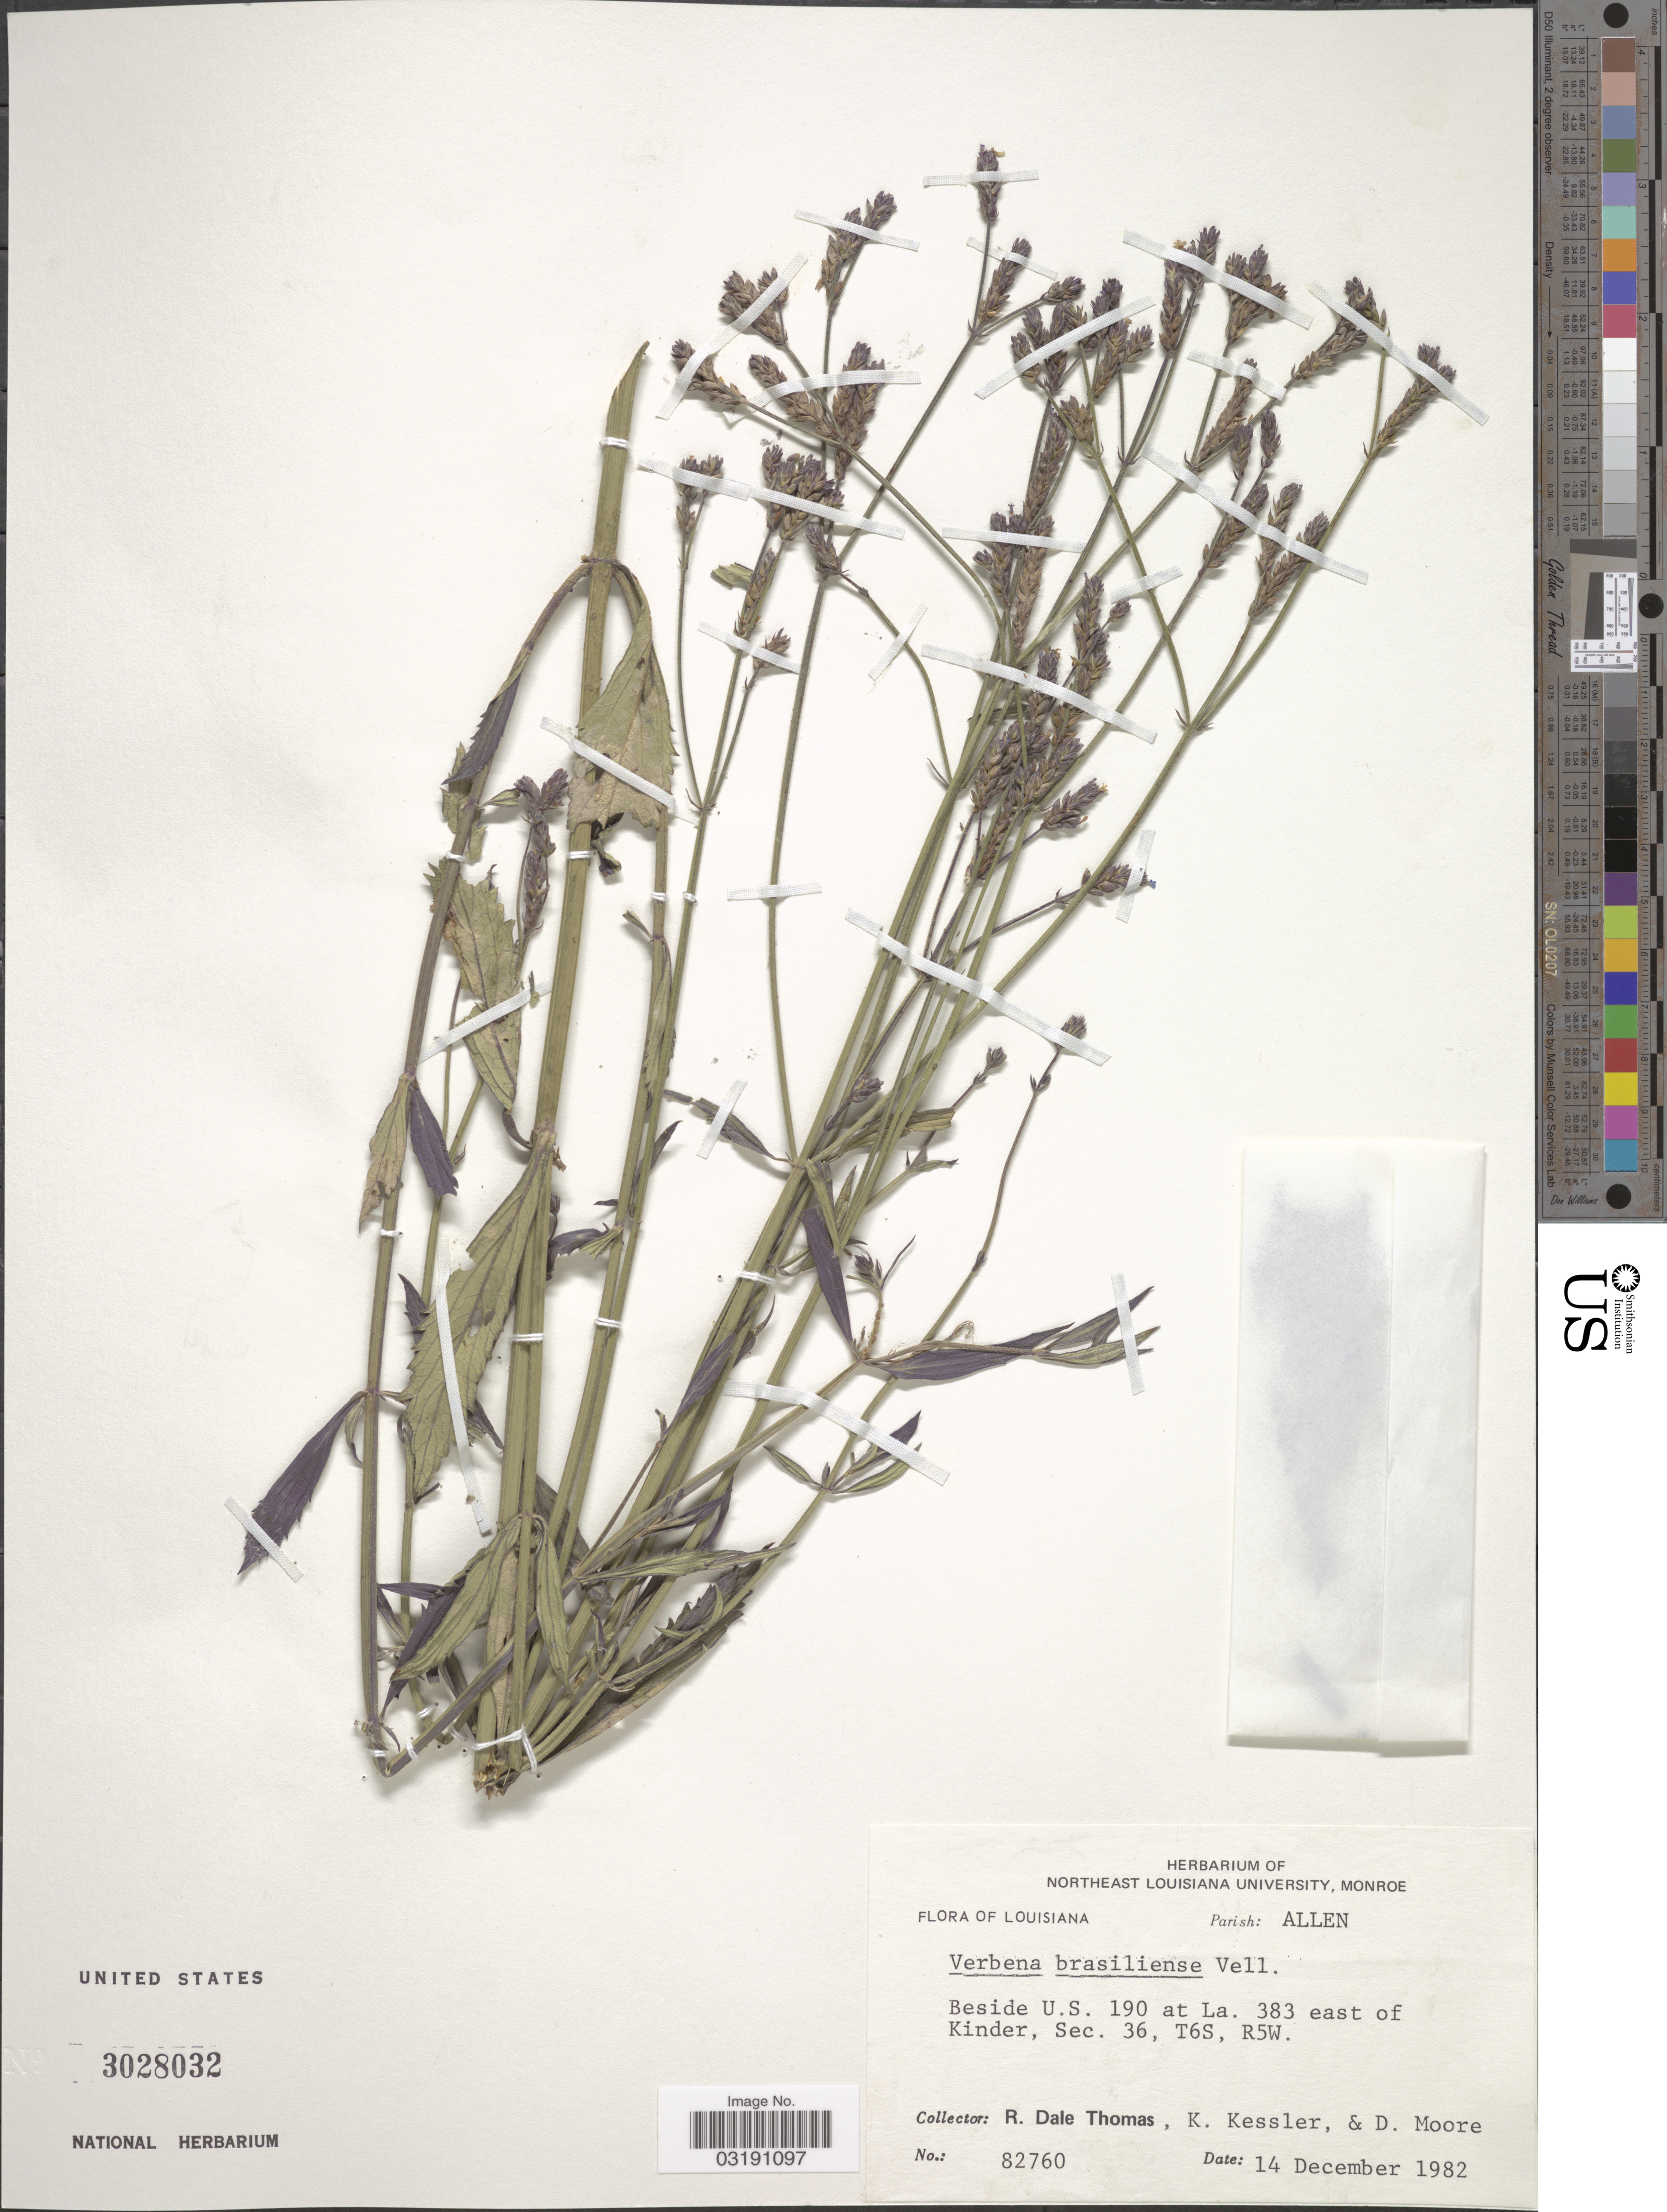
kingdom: Plantae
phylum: Tracheophyta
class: Magnoliopsida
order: Lamiales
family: Verbenaceae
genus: Verbena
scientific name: Verbena brasiliensis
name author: Vell.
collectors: R. Thomas, K. Kessler & D. Moore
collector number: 82760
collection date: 1982-12-14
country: United States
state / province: Louisiana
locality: Parish: Allen. Beside U.S. 190 at La. 383 east of Kinder, Sec. 36, T6S, R5W.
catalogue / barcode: US 3028032